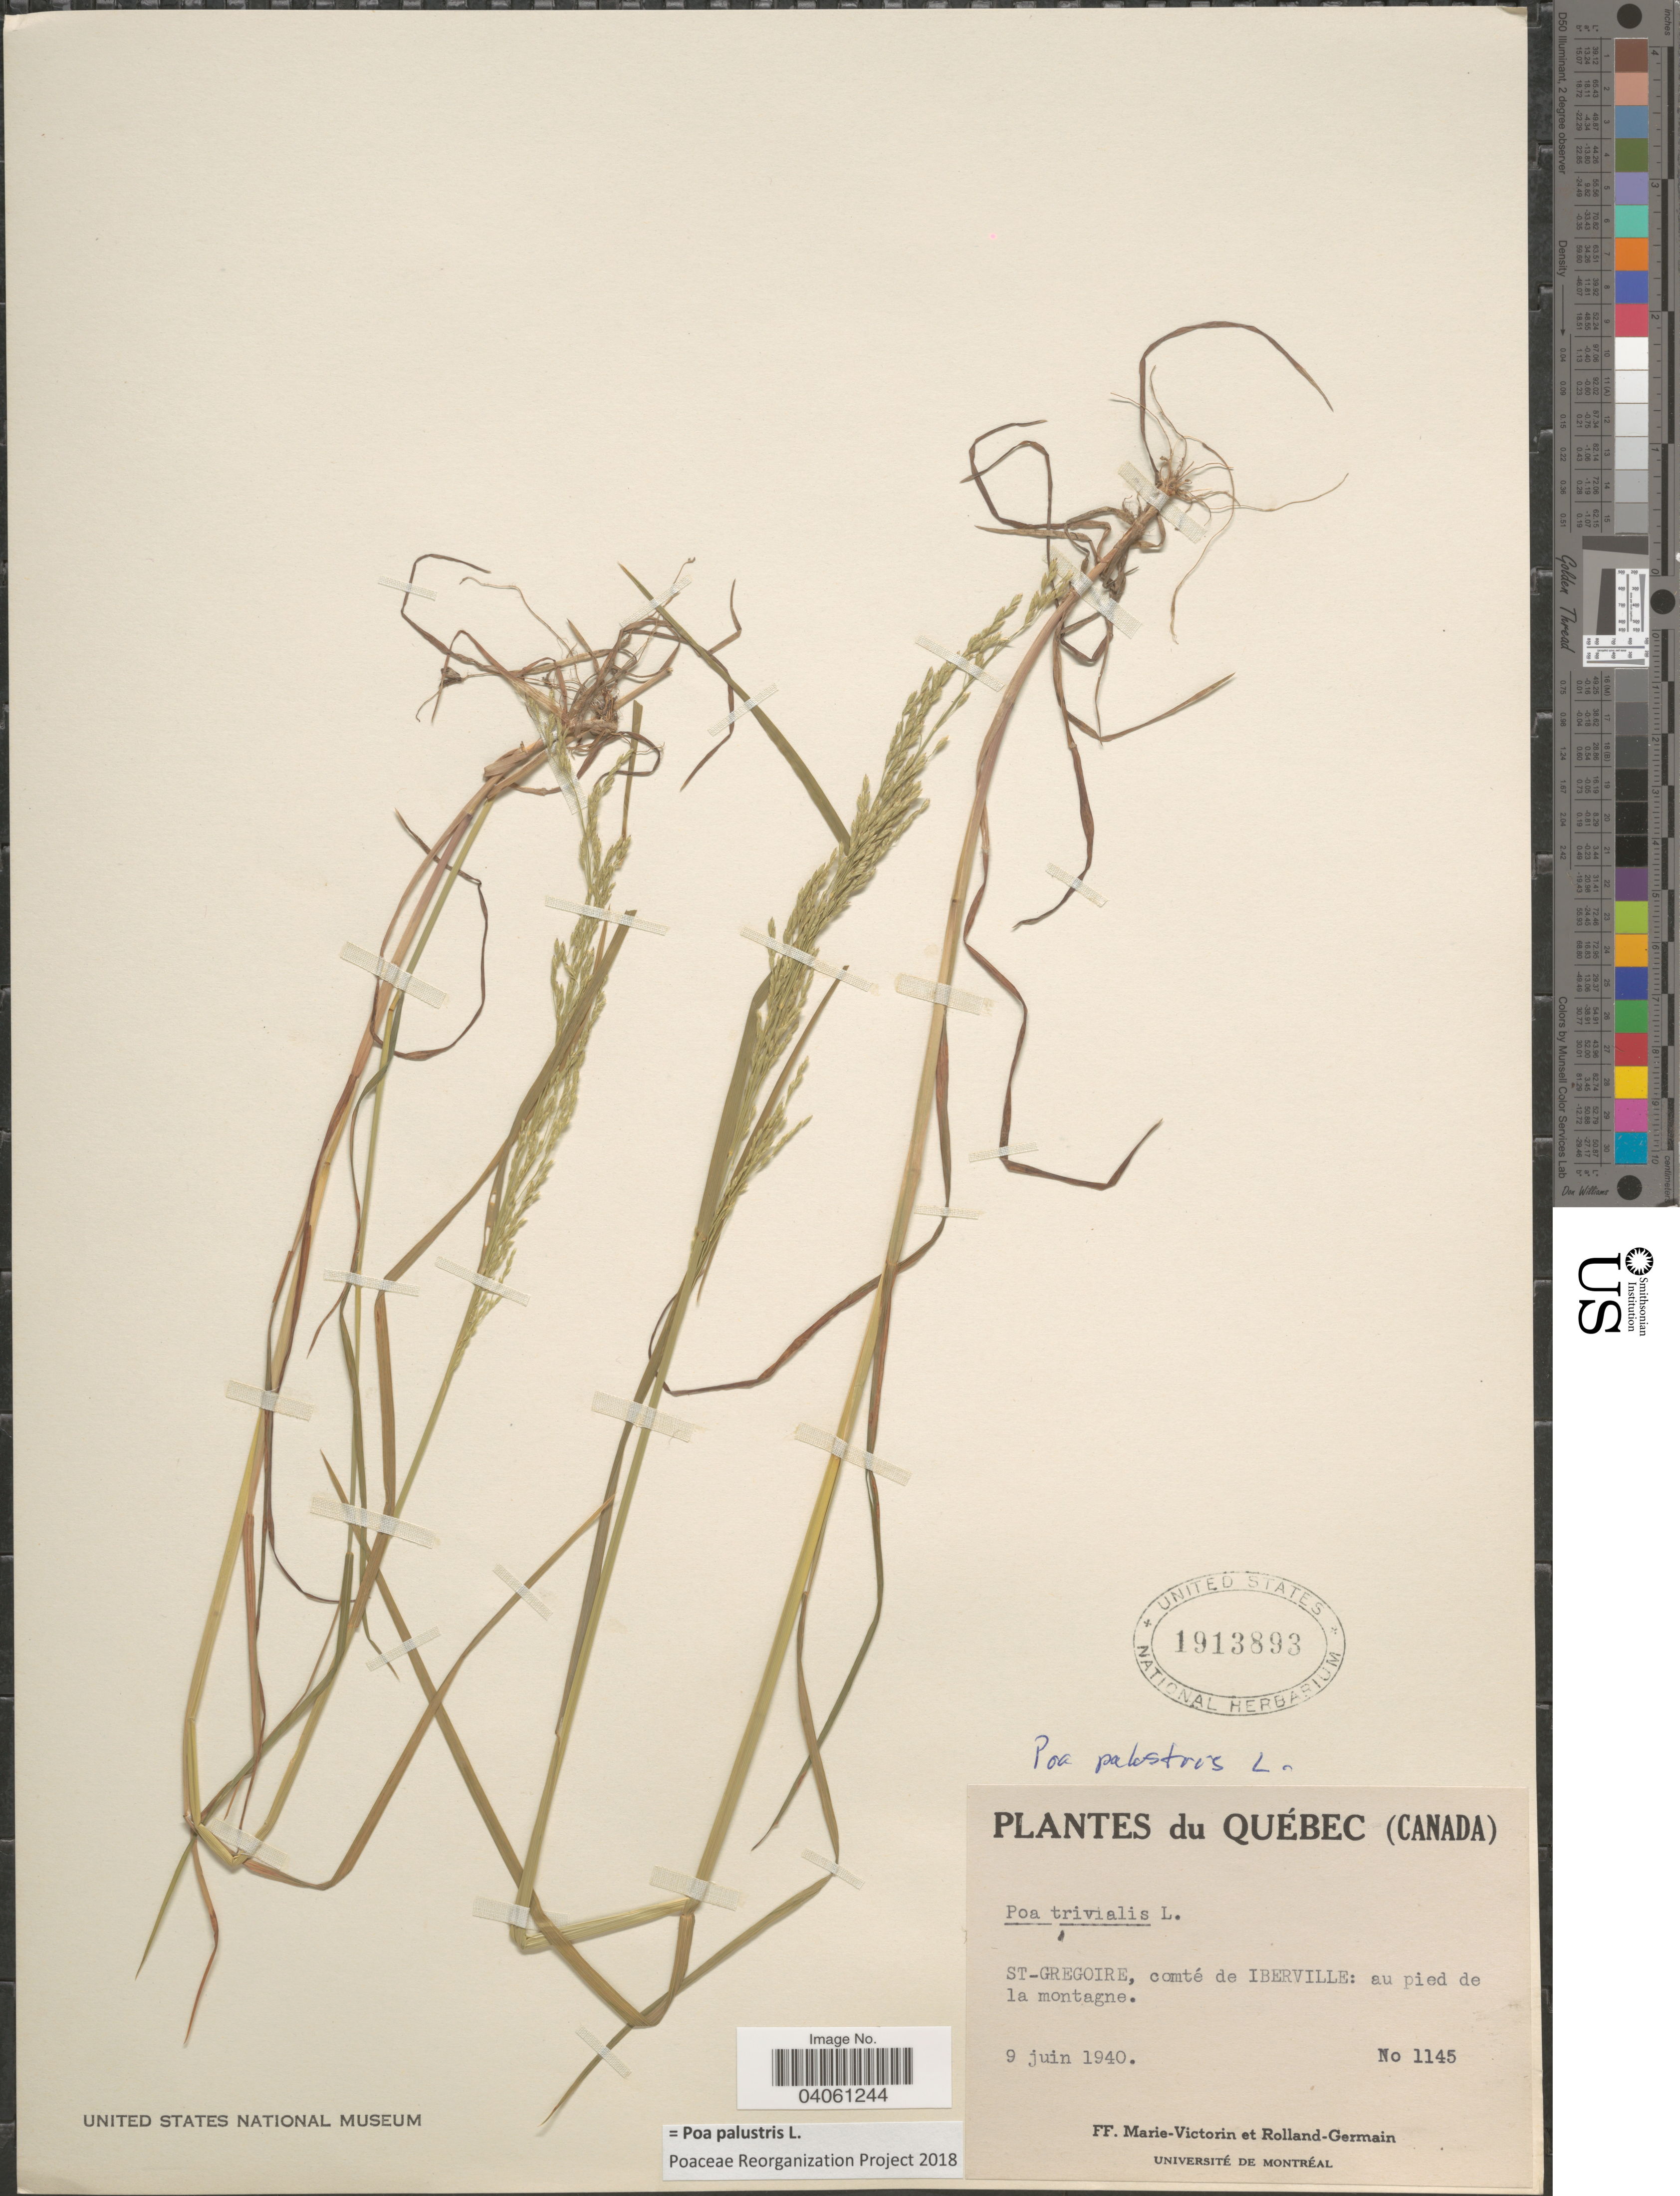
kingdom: Plantae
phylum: Tracheophyta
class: Liliopsida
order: Poales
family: Poaceae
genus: Poa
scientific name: Poa palustris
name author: L.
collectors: F. Marie-Victorin & Rolland-Germain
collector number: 1145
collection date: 1940-06-09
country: Canada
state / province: Quebec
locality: St-Gregoire, comté de Iberville: au pied de la montagne.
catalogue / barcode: US 1913893